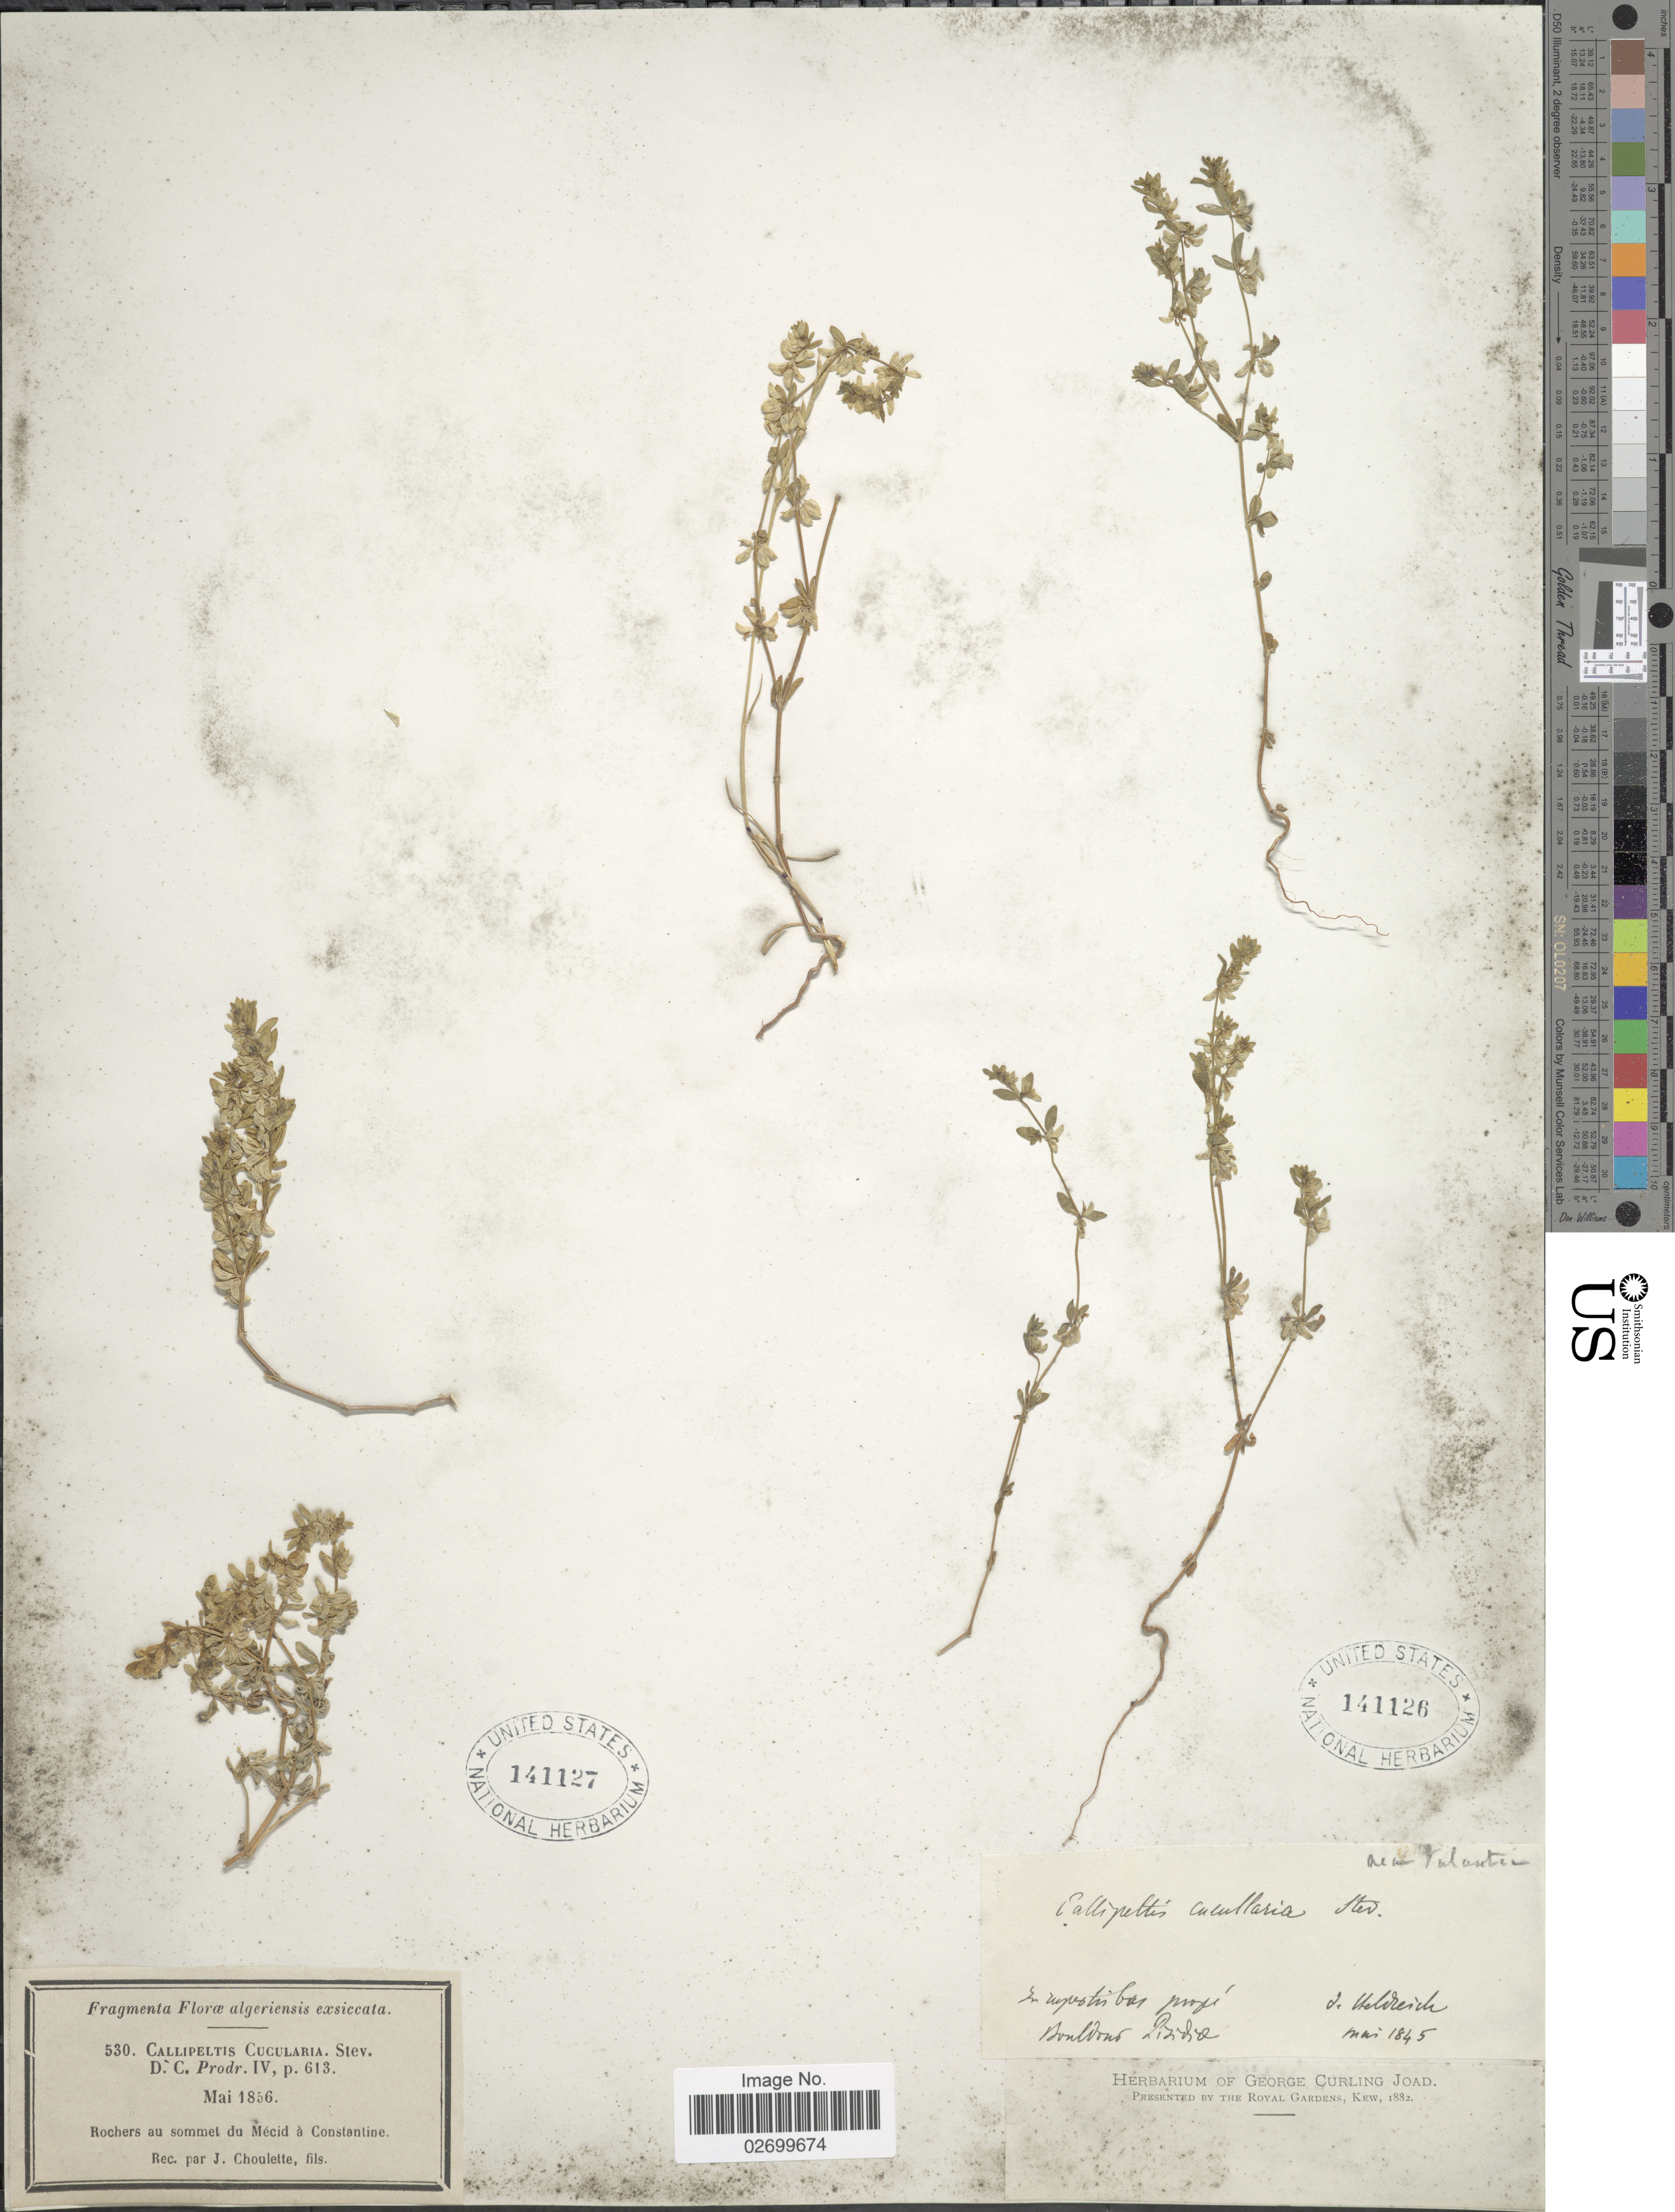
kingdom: Plantae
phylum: Tracheophyta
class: Magnoliopsida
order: Gentianales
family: Rubiaceae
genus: Callipeltis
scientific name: Callipeltis cucullaris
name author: (L.) DC.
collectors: J. Choulette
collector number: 530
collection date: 1856-05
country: Algeria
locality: Algeriensis. Rochers au sommet du Mécid à Constantine.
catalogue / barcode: US 141127